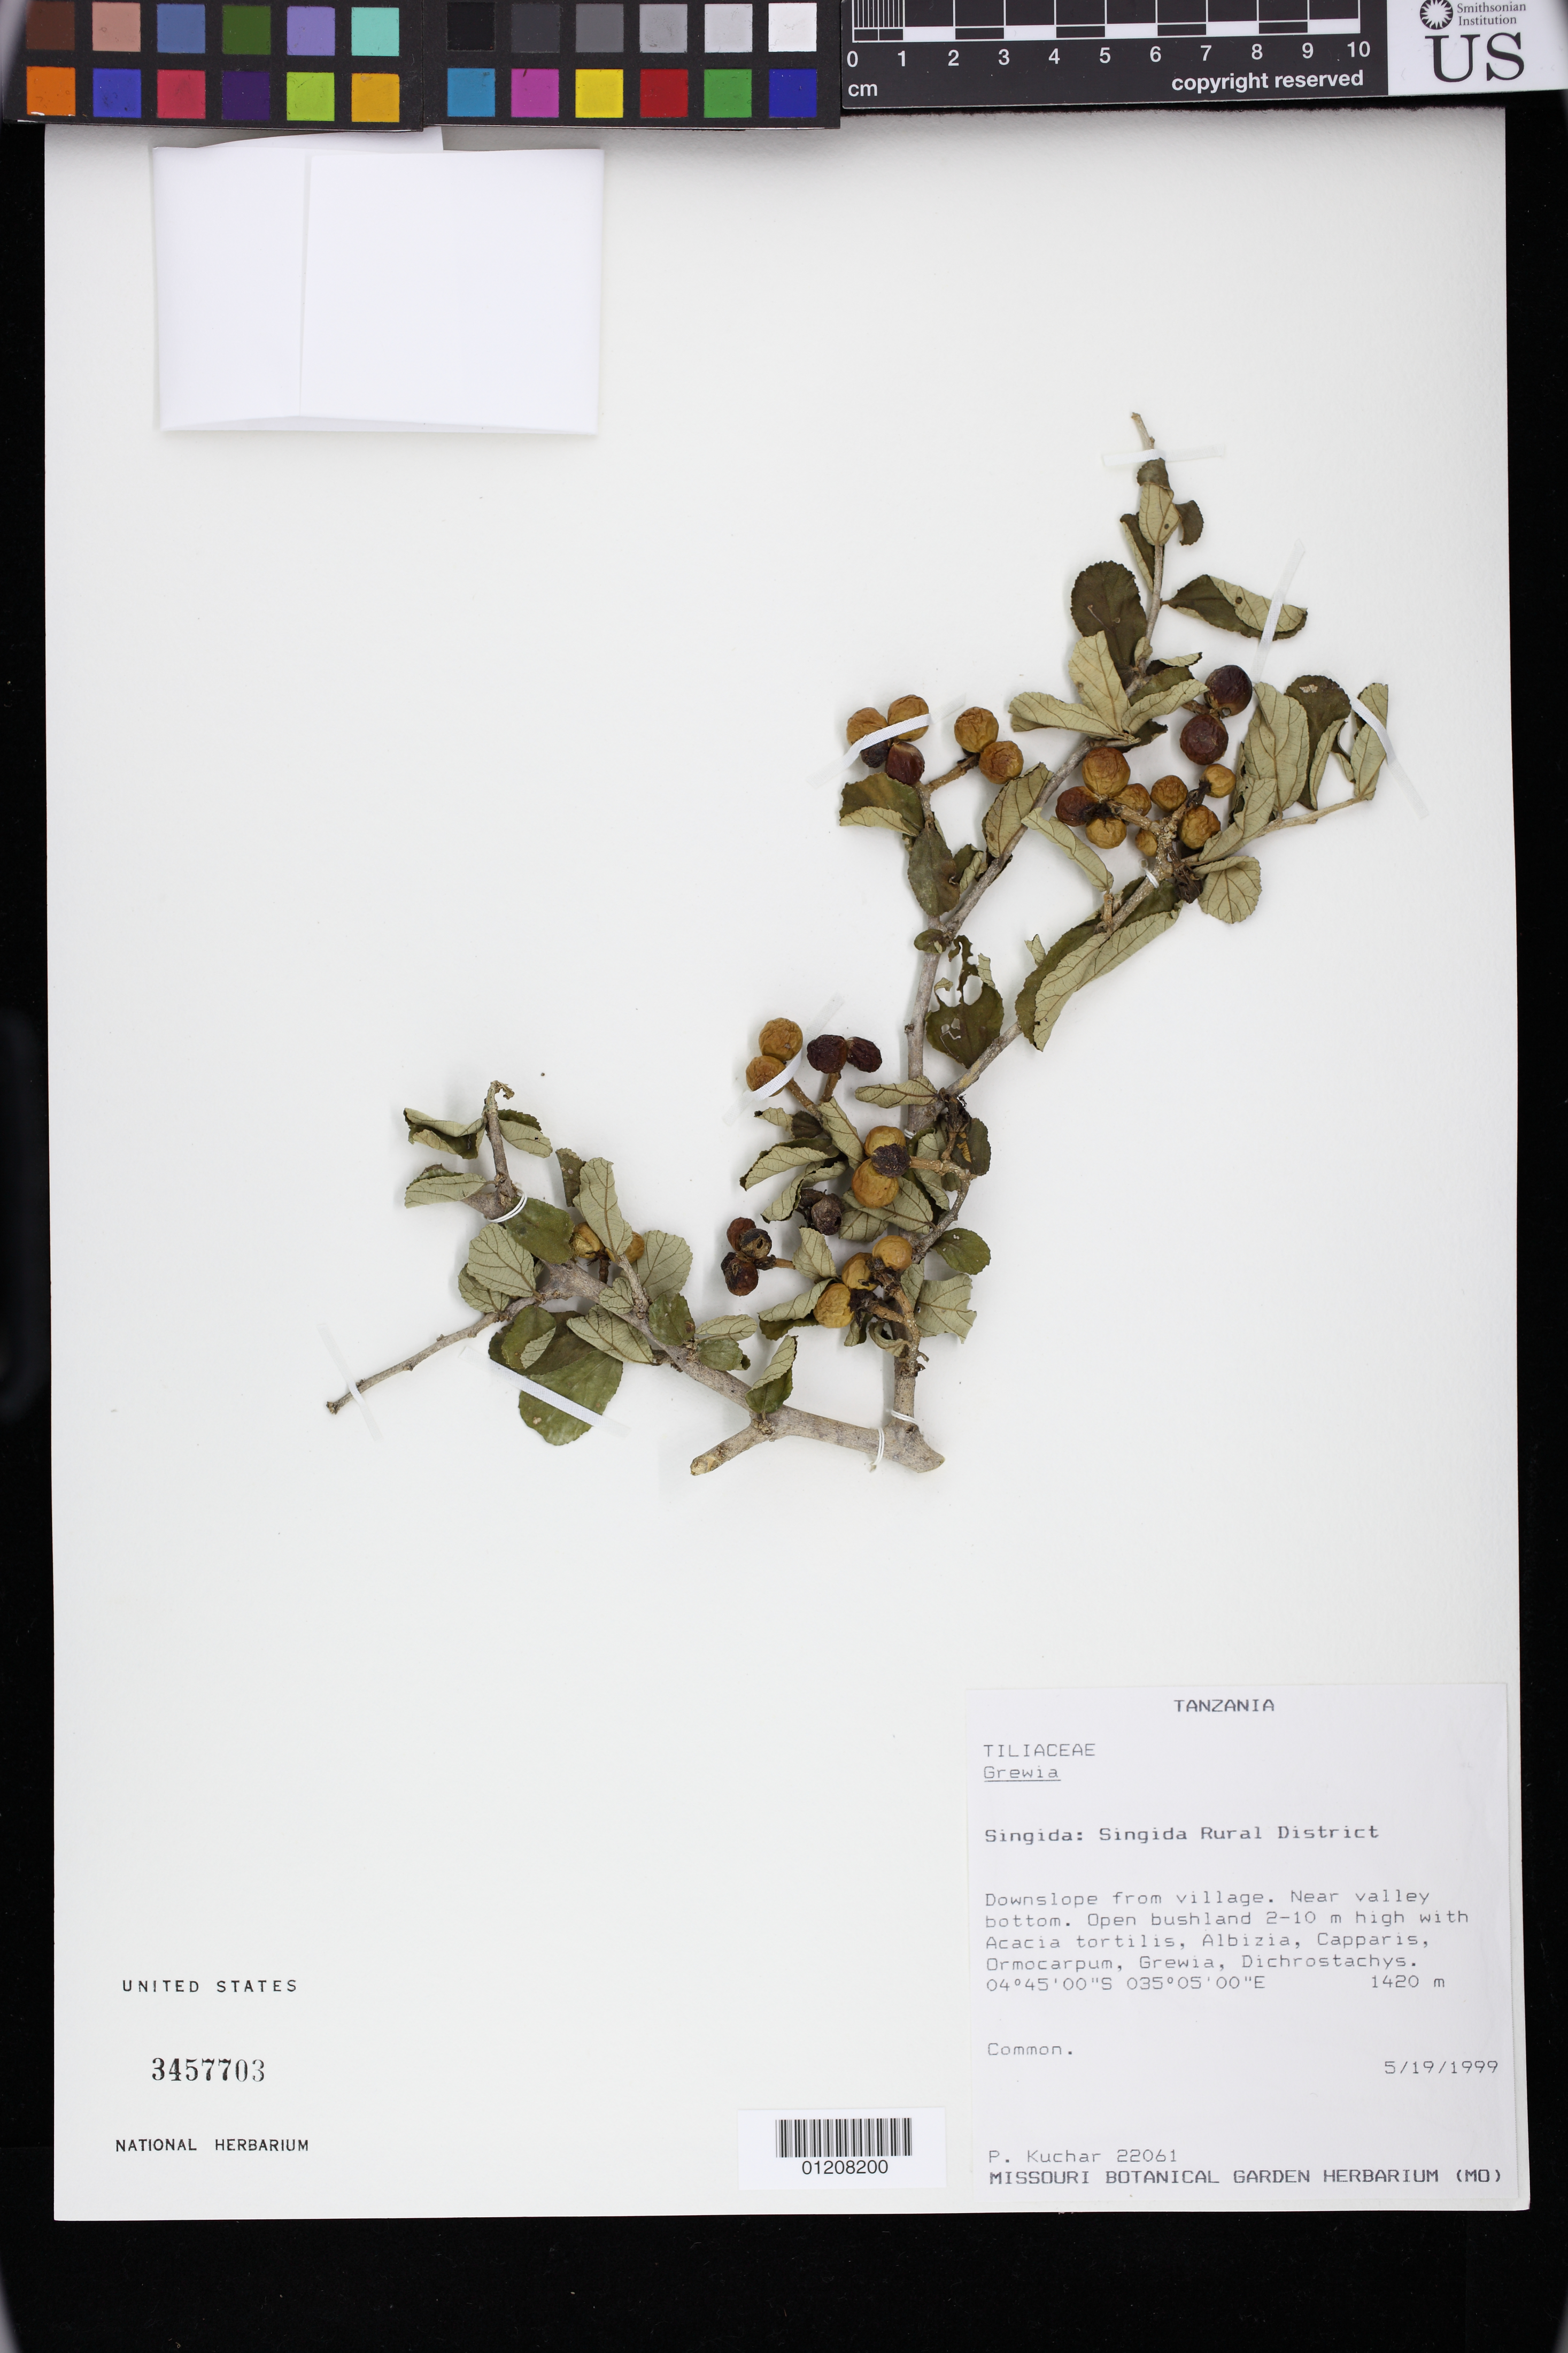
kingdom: Plantae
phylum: Tracheophyta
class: Magnoliopsida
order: Malvales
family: Malvaceae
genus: Grewia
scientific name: Grewia sp.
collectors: P. Kuchar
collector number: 22061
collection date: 1999-05-19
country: Tanzania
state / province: Singida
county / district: Singida Rural District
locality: Downslope from village. Near valley bottom.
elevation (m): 1420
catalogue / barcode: US 3457703